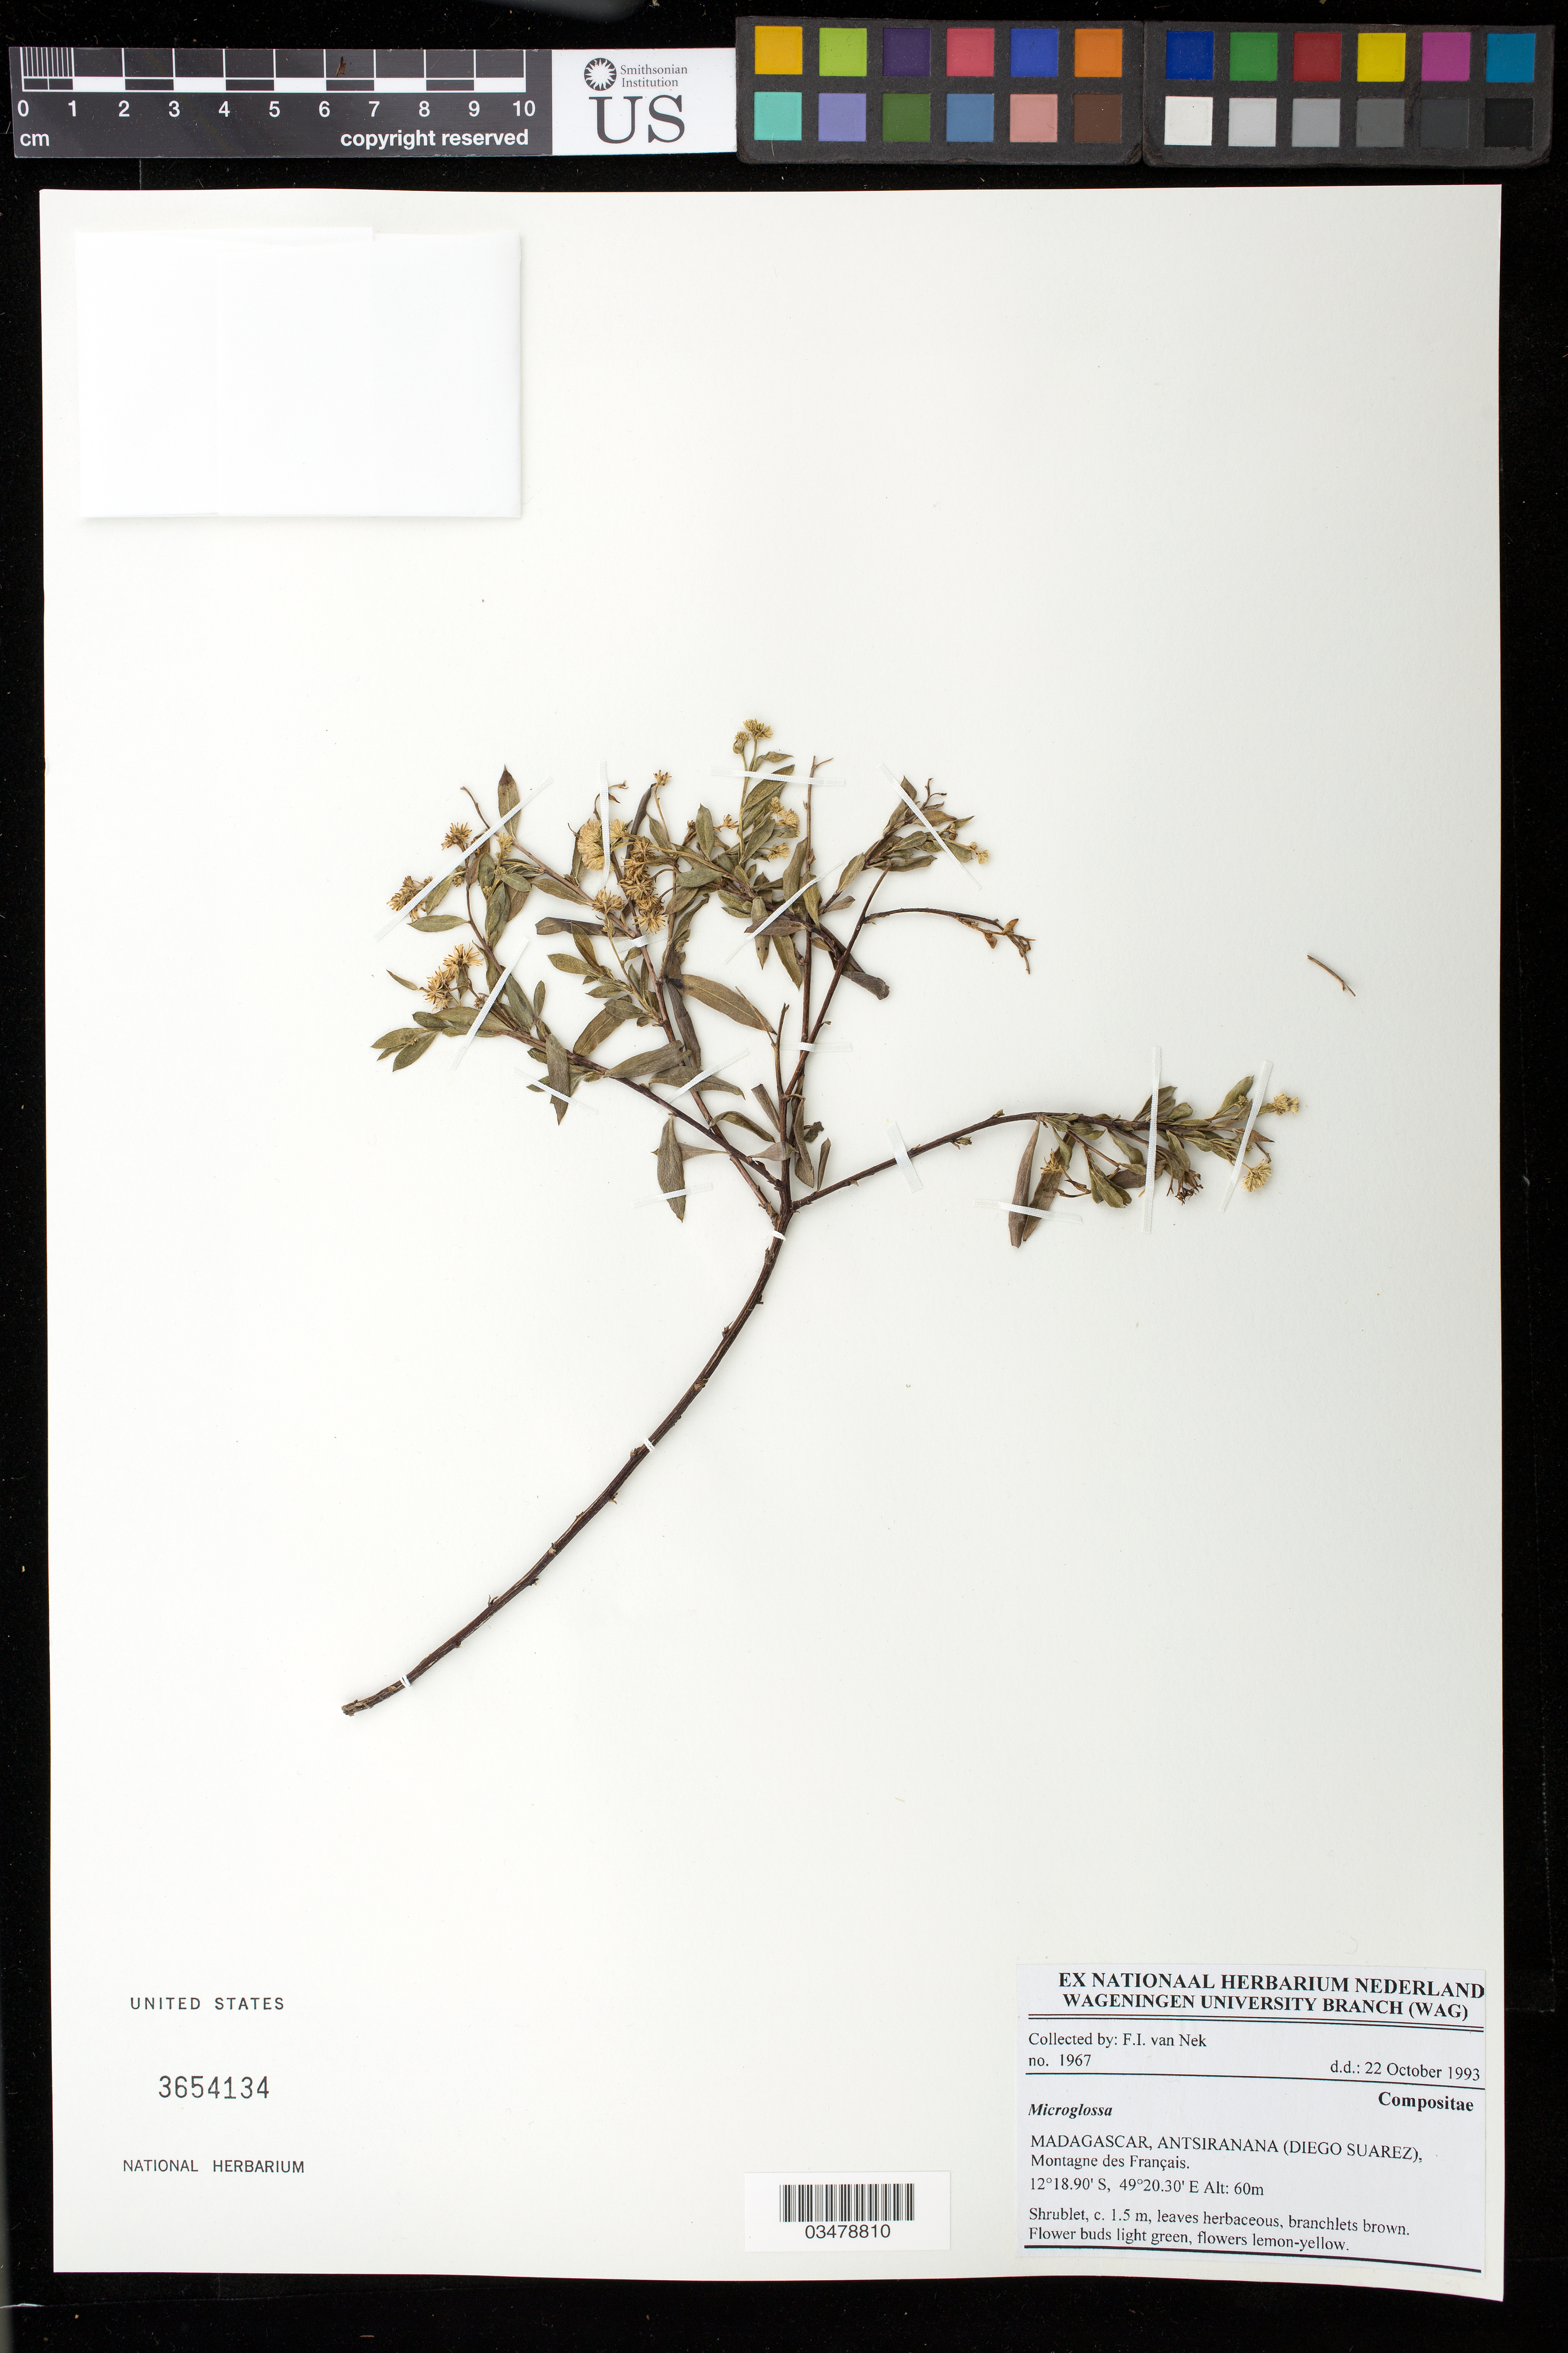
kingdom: Plantae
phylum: Tracheophyta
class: Magnoliopsida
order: Asterales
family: Asteraceae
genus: Microglossa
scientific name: Microglossa sp.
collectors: F. van Nek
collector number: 1967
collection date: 1993-10-22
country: Madagascar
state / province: Diana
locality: Antsiranana (Diego Suarez), Montagne des Français.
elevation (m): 60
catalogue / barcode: US 3654134